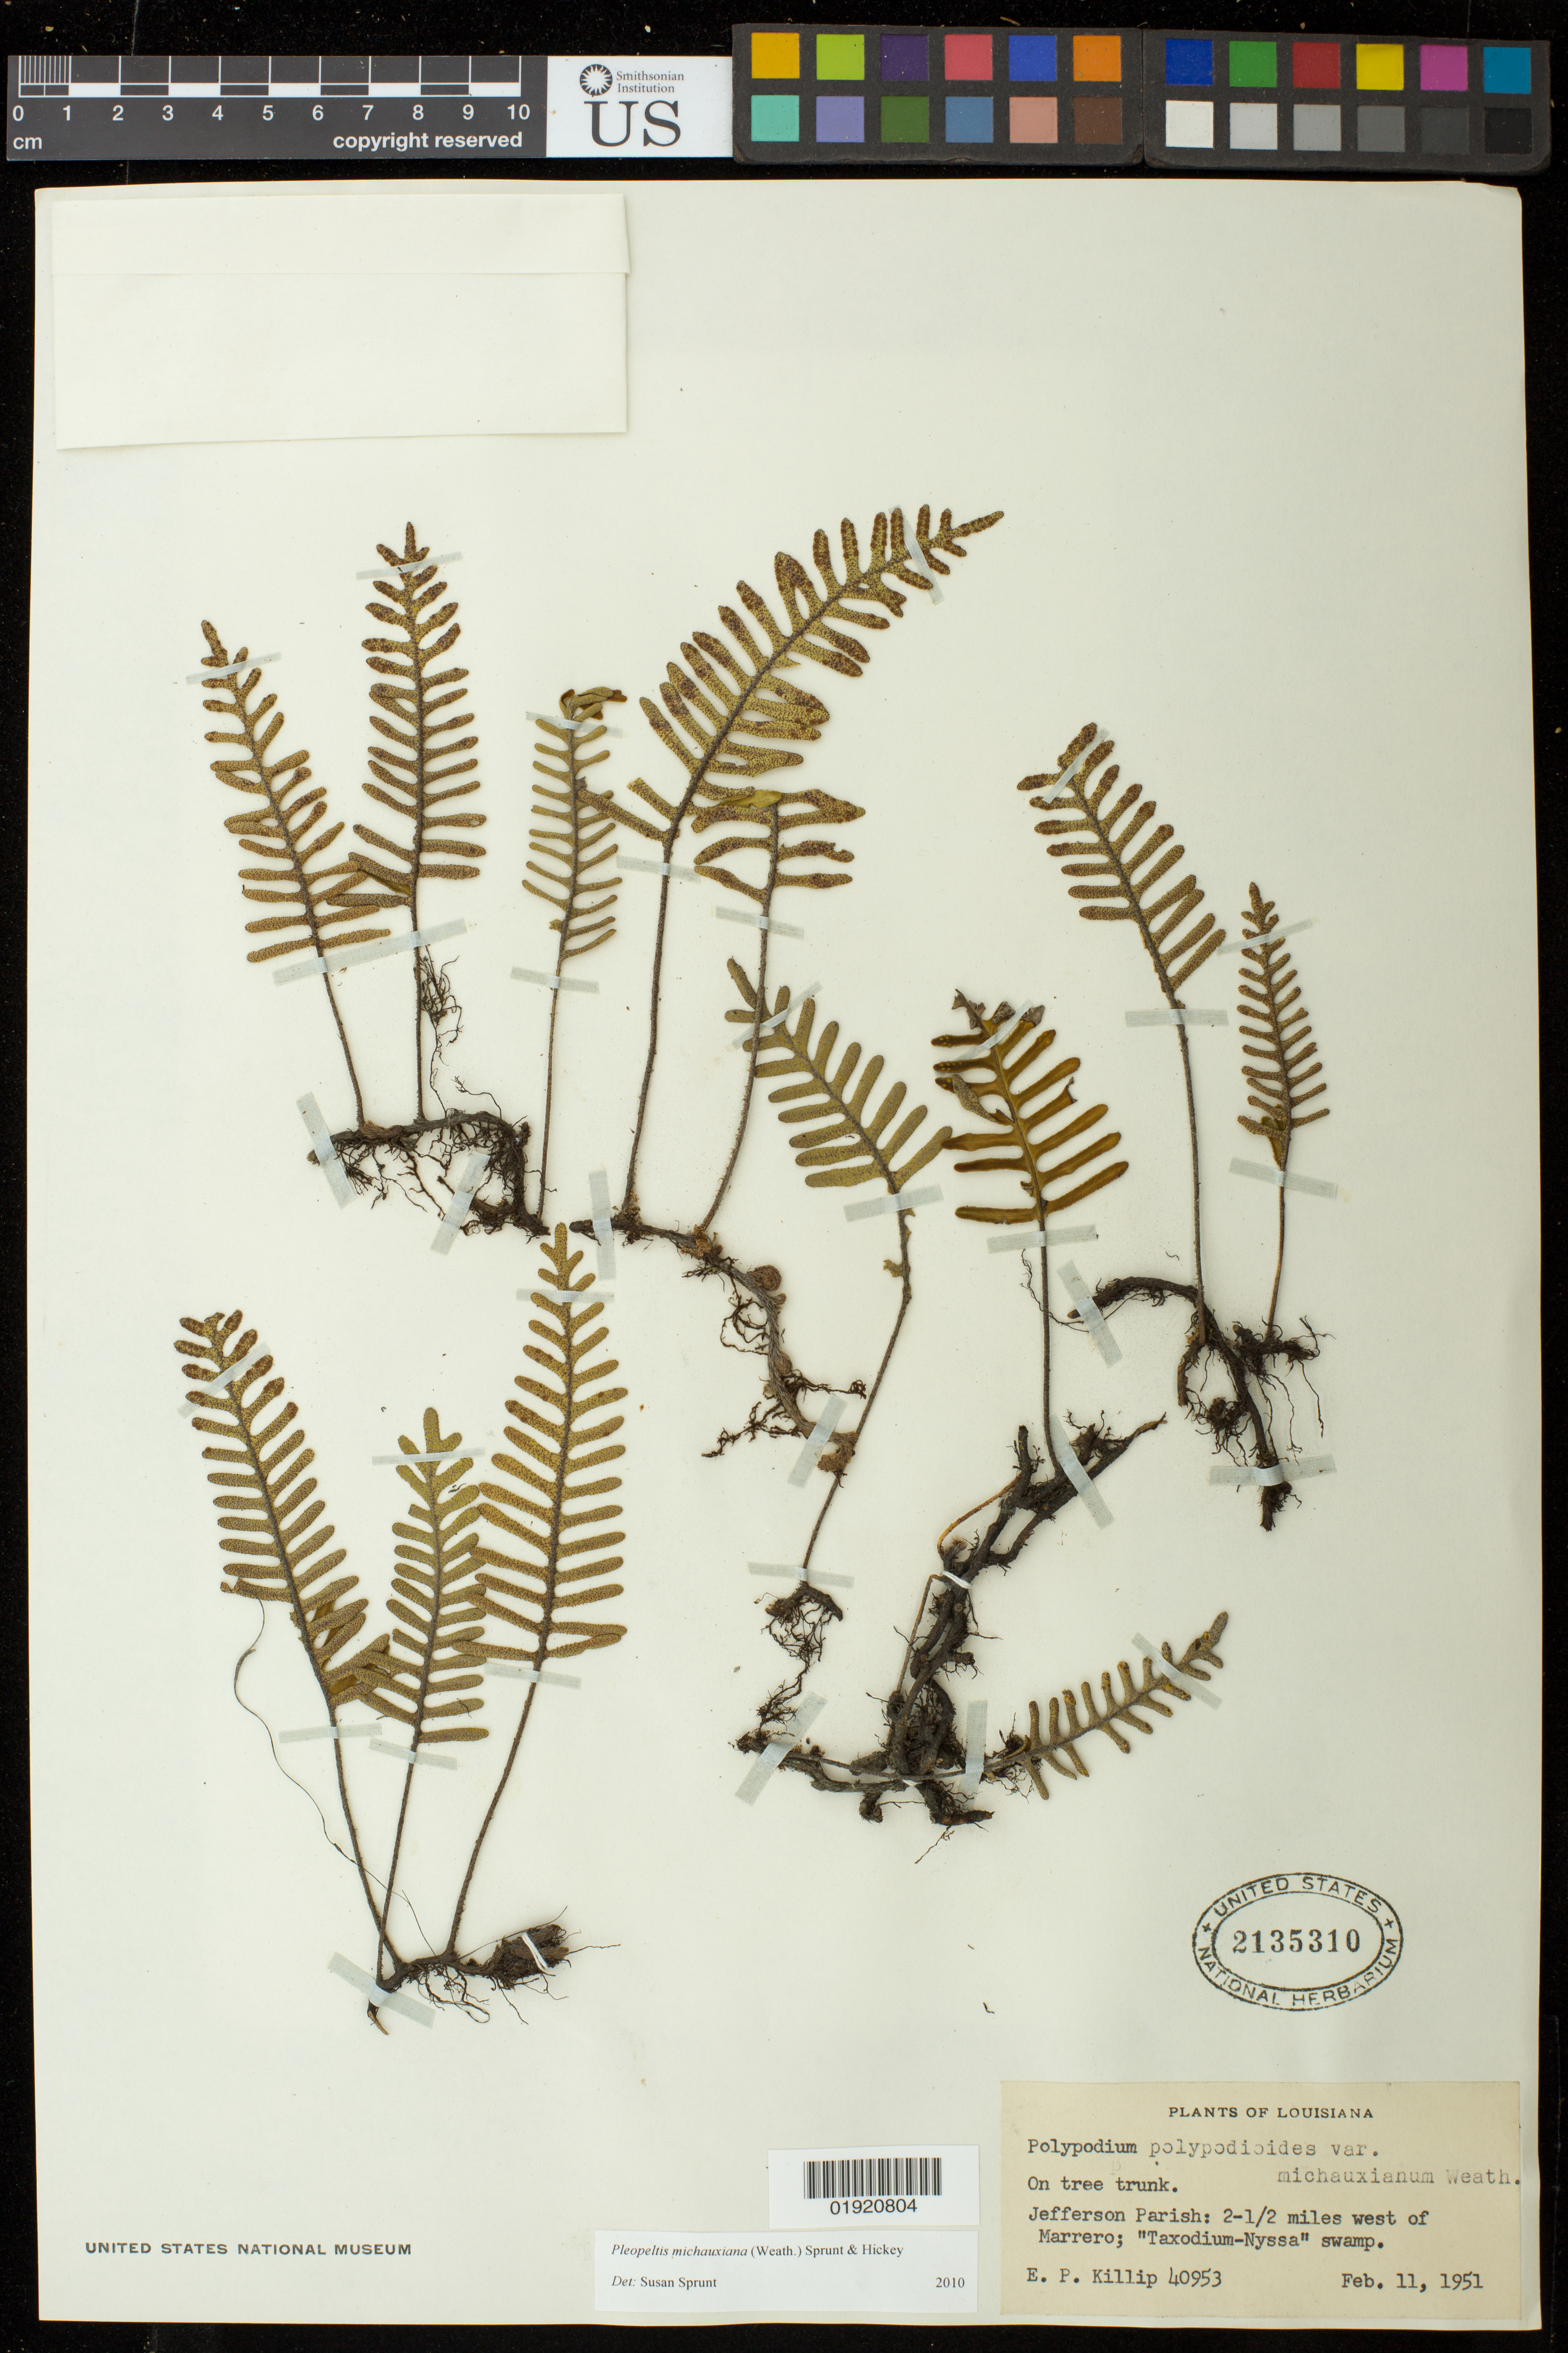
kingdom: Plantae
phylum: Tracheophyta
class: Polypodiopsida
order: Polypodiales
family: Polypodiaceae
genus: Pleopeltis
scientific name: Pleopeltis michauxiana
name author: (Weath.) Hickey & Sprunt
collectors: E. P. Killip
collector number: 40953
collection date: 1951-02-11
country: United States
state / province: Louisiana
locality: Louisiana. Jefferson Parish: 2 1/2 miles west of Merrero; "Taxodium-Nyssa" swamp.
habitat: On tree trunk.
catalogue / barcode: US 2135310